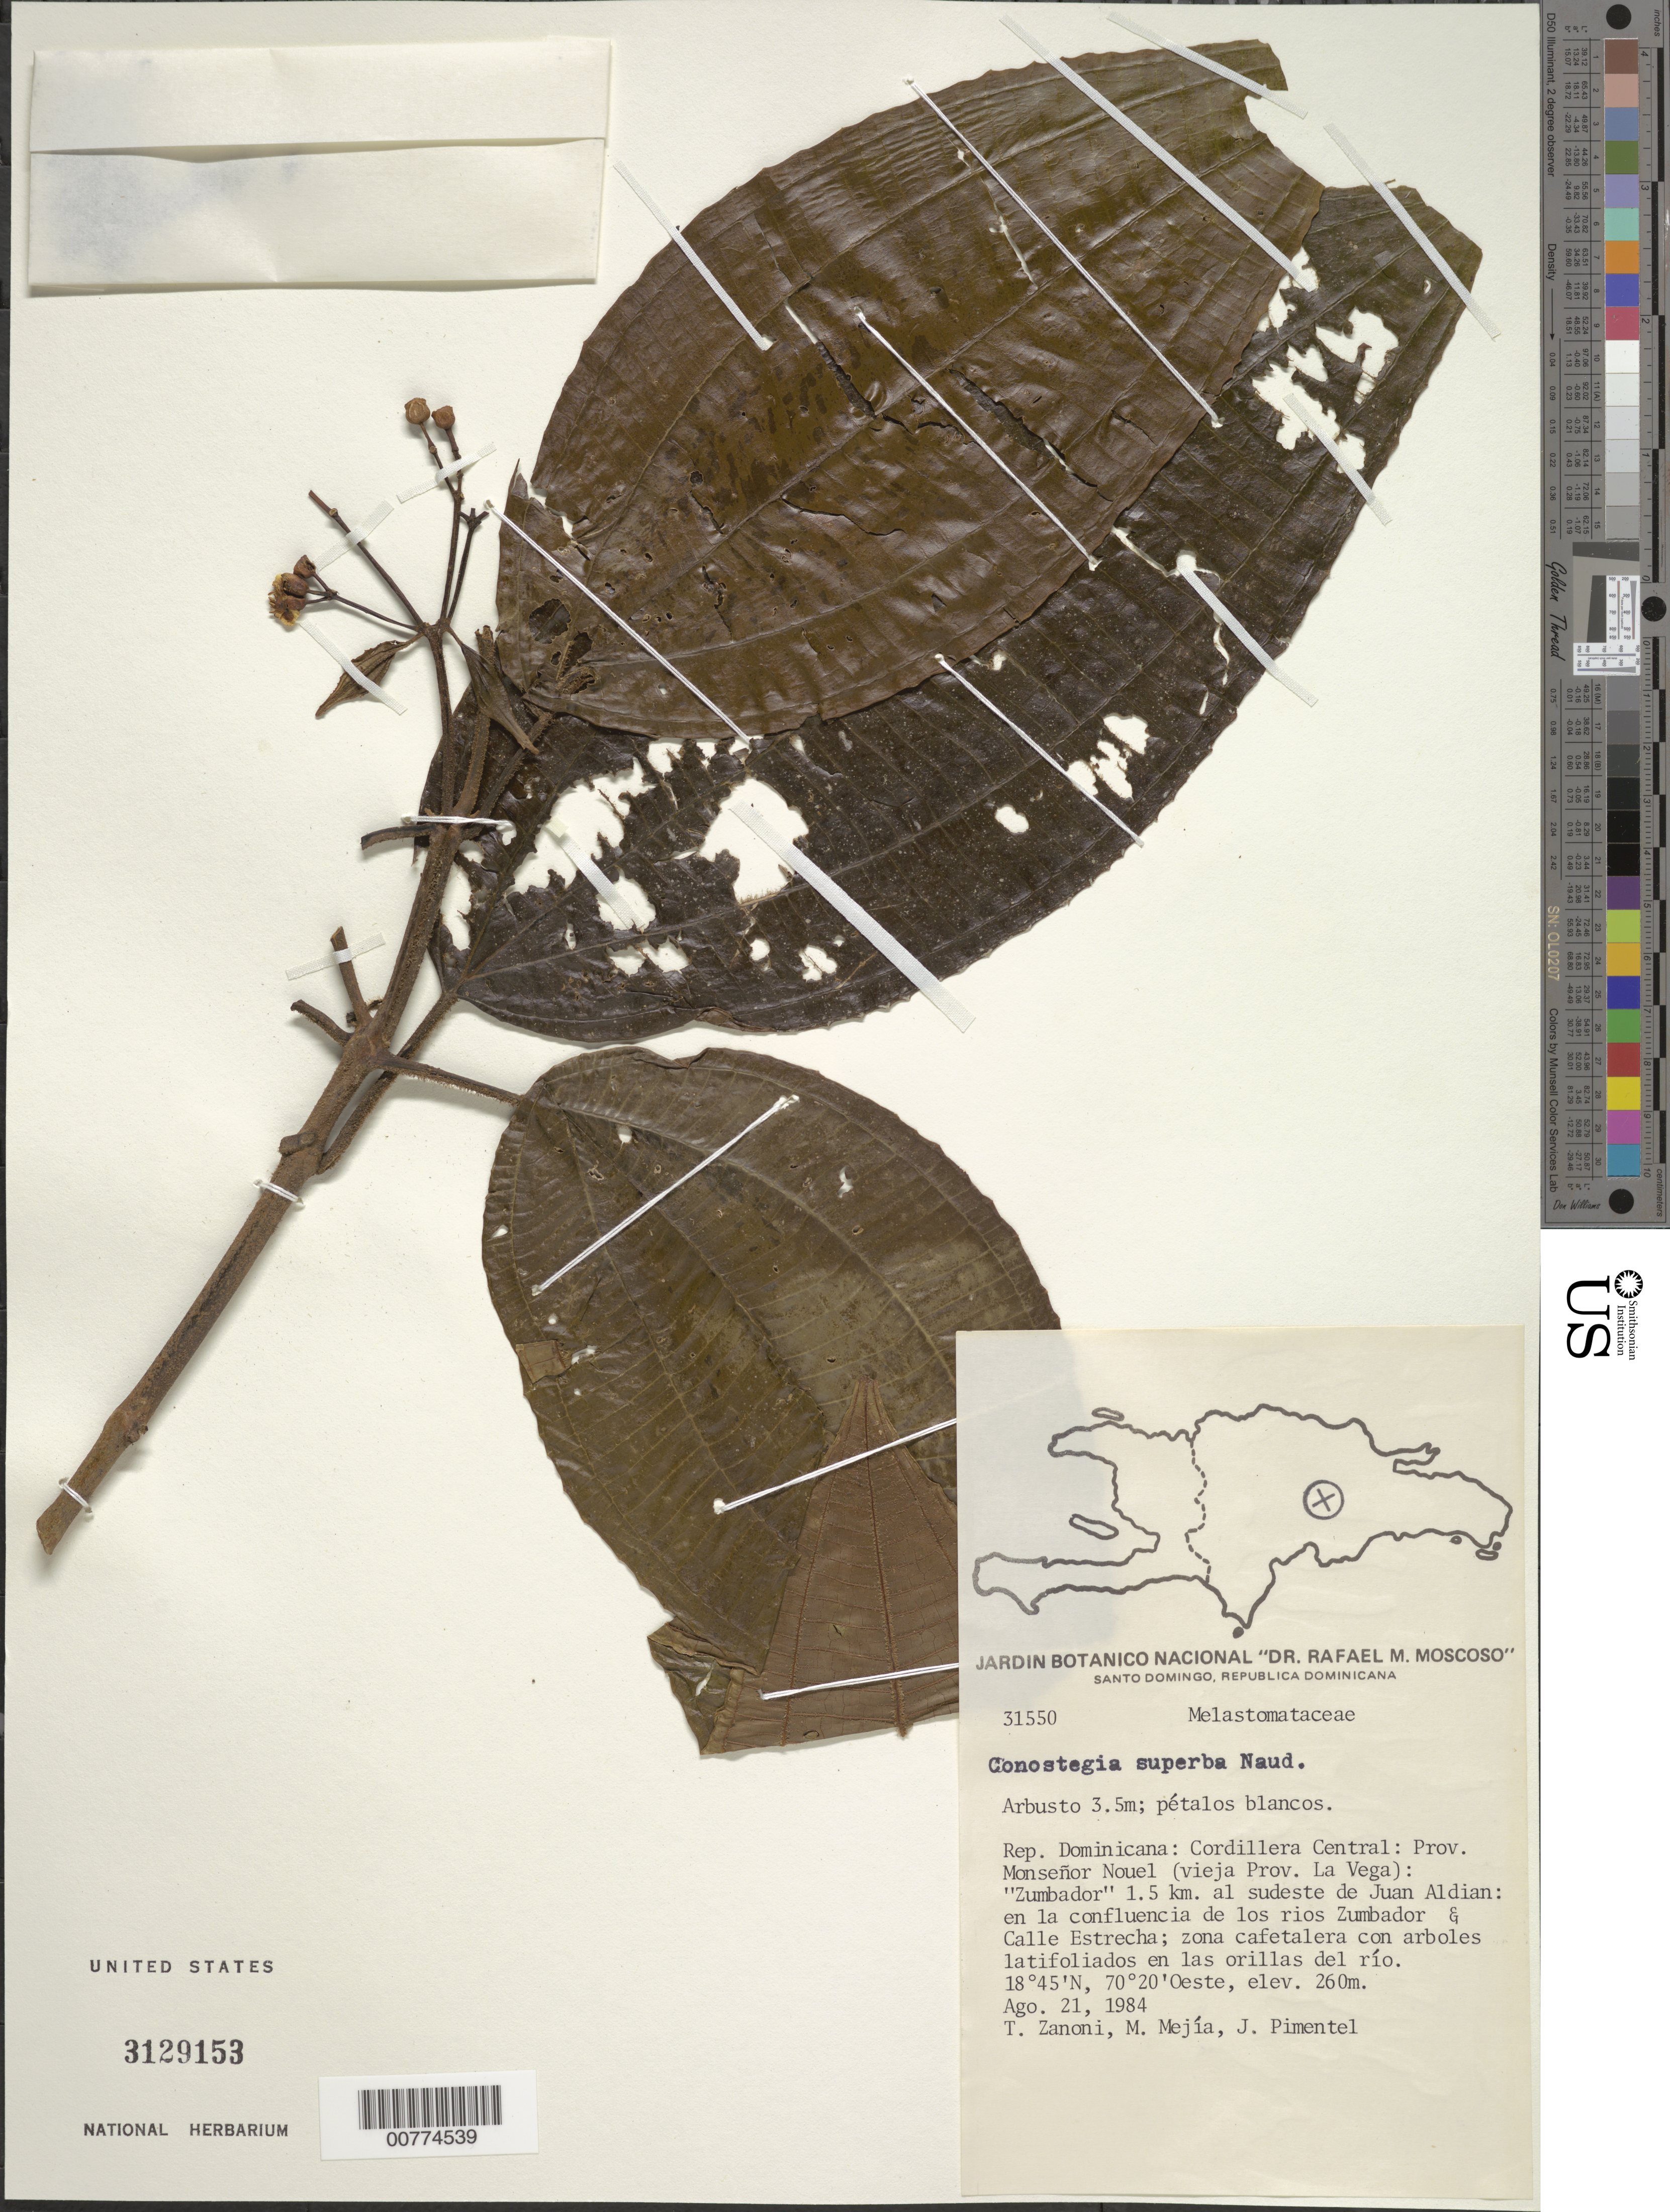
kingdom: Plantae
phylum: Tracheophyta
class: Magnoliopsida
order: Myrtales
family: Melastomataceae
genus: Conostegia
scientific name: Conostegia suberba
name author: Naudin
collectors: T. A. Zanoni, M. Mejia & J. Pimentel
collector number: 31550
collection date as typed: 21 Aug 1984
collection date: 1984-08-21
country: Dominican Republic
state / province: Monseñor Nouel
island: Hispaniola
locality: (Old Prov. La Vega); in the confluence of Zumbador and Calle Estrecha rivers.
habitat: Coffee plantation zone, with broad leaf treesin the banks of river.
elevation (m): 260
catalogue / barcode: US 3129153